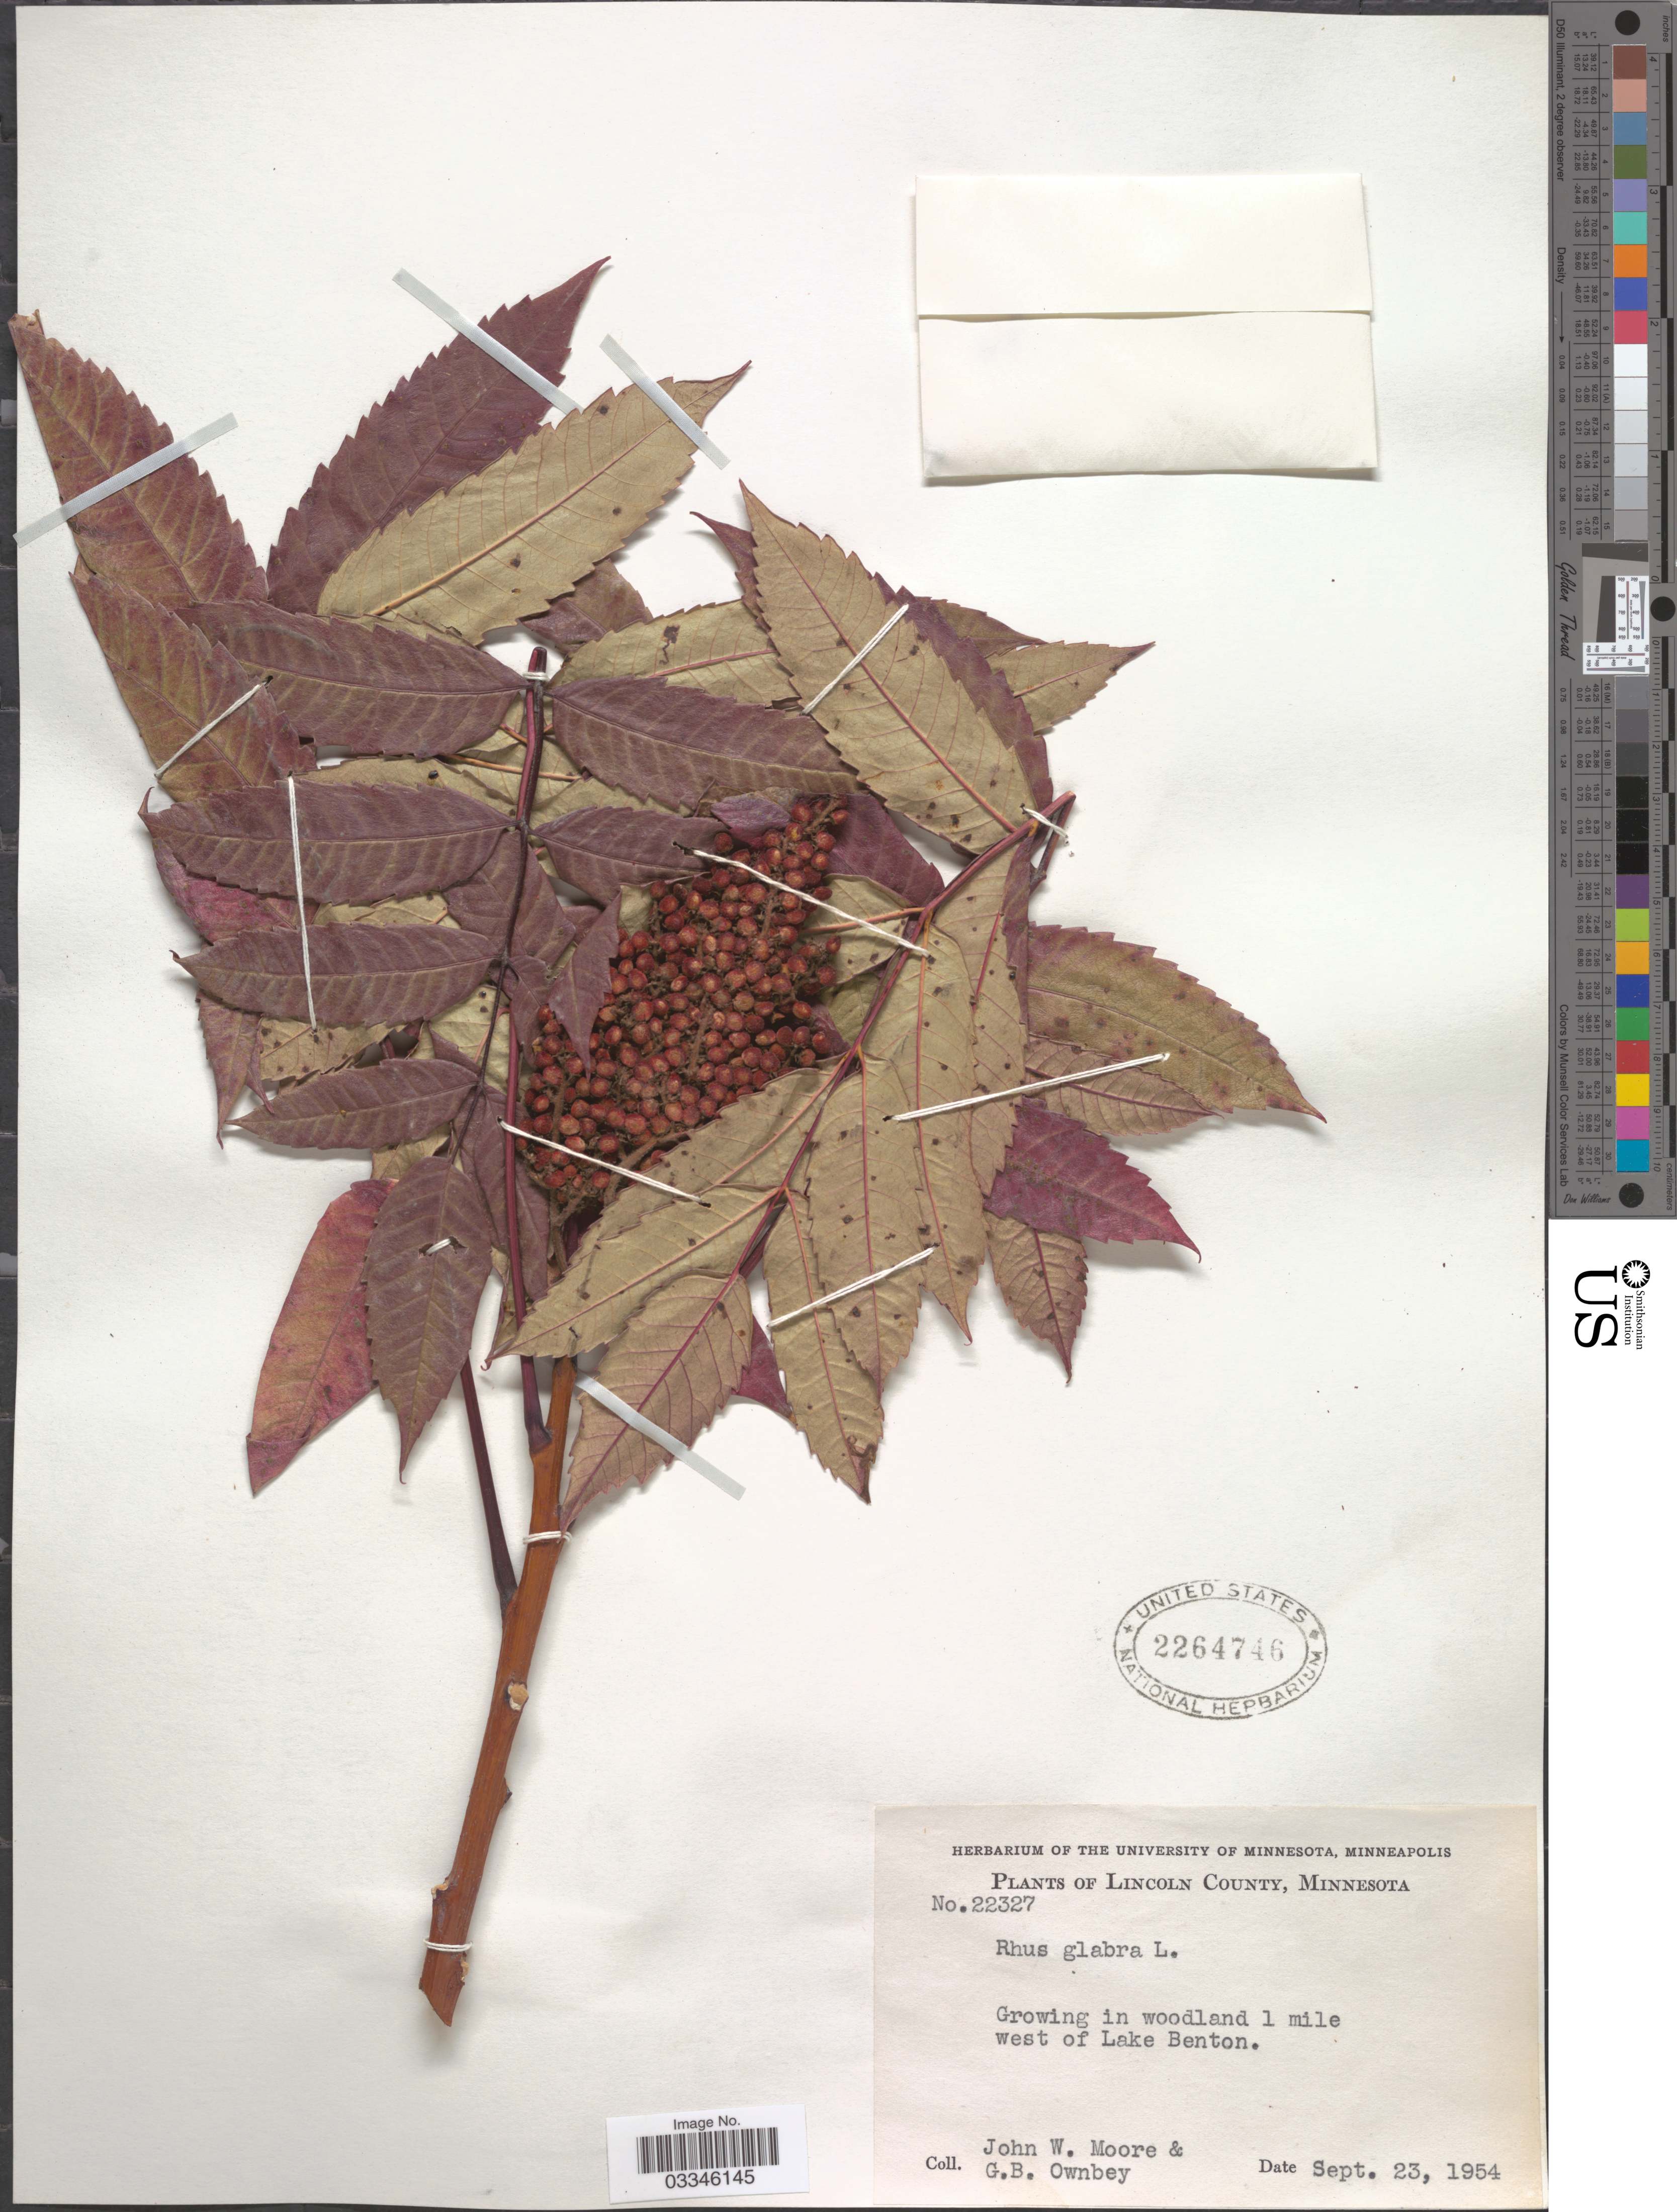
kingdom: Plantae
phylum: Tracheophyta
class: Magnoliopsida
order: Sapindales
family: Anacardiaceae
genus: Rhus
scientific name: Rhus glabra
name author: L.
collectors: J. Moore & G. B. Ownbey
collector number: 22327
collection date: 1954-09-23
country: United States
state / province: Minnesota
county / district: Lincoln County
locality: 1 mile west of Lake Benton.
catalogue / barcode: US 2264746